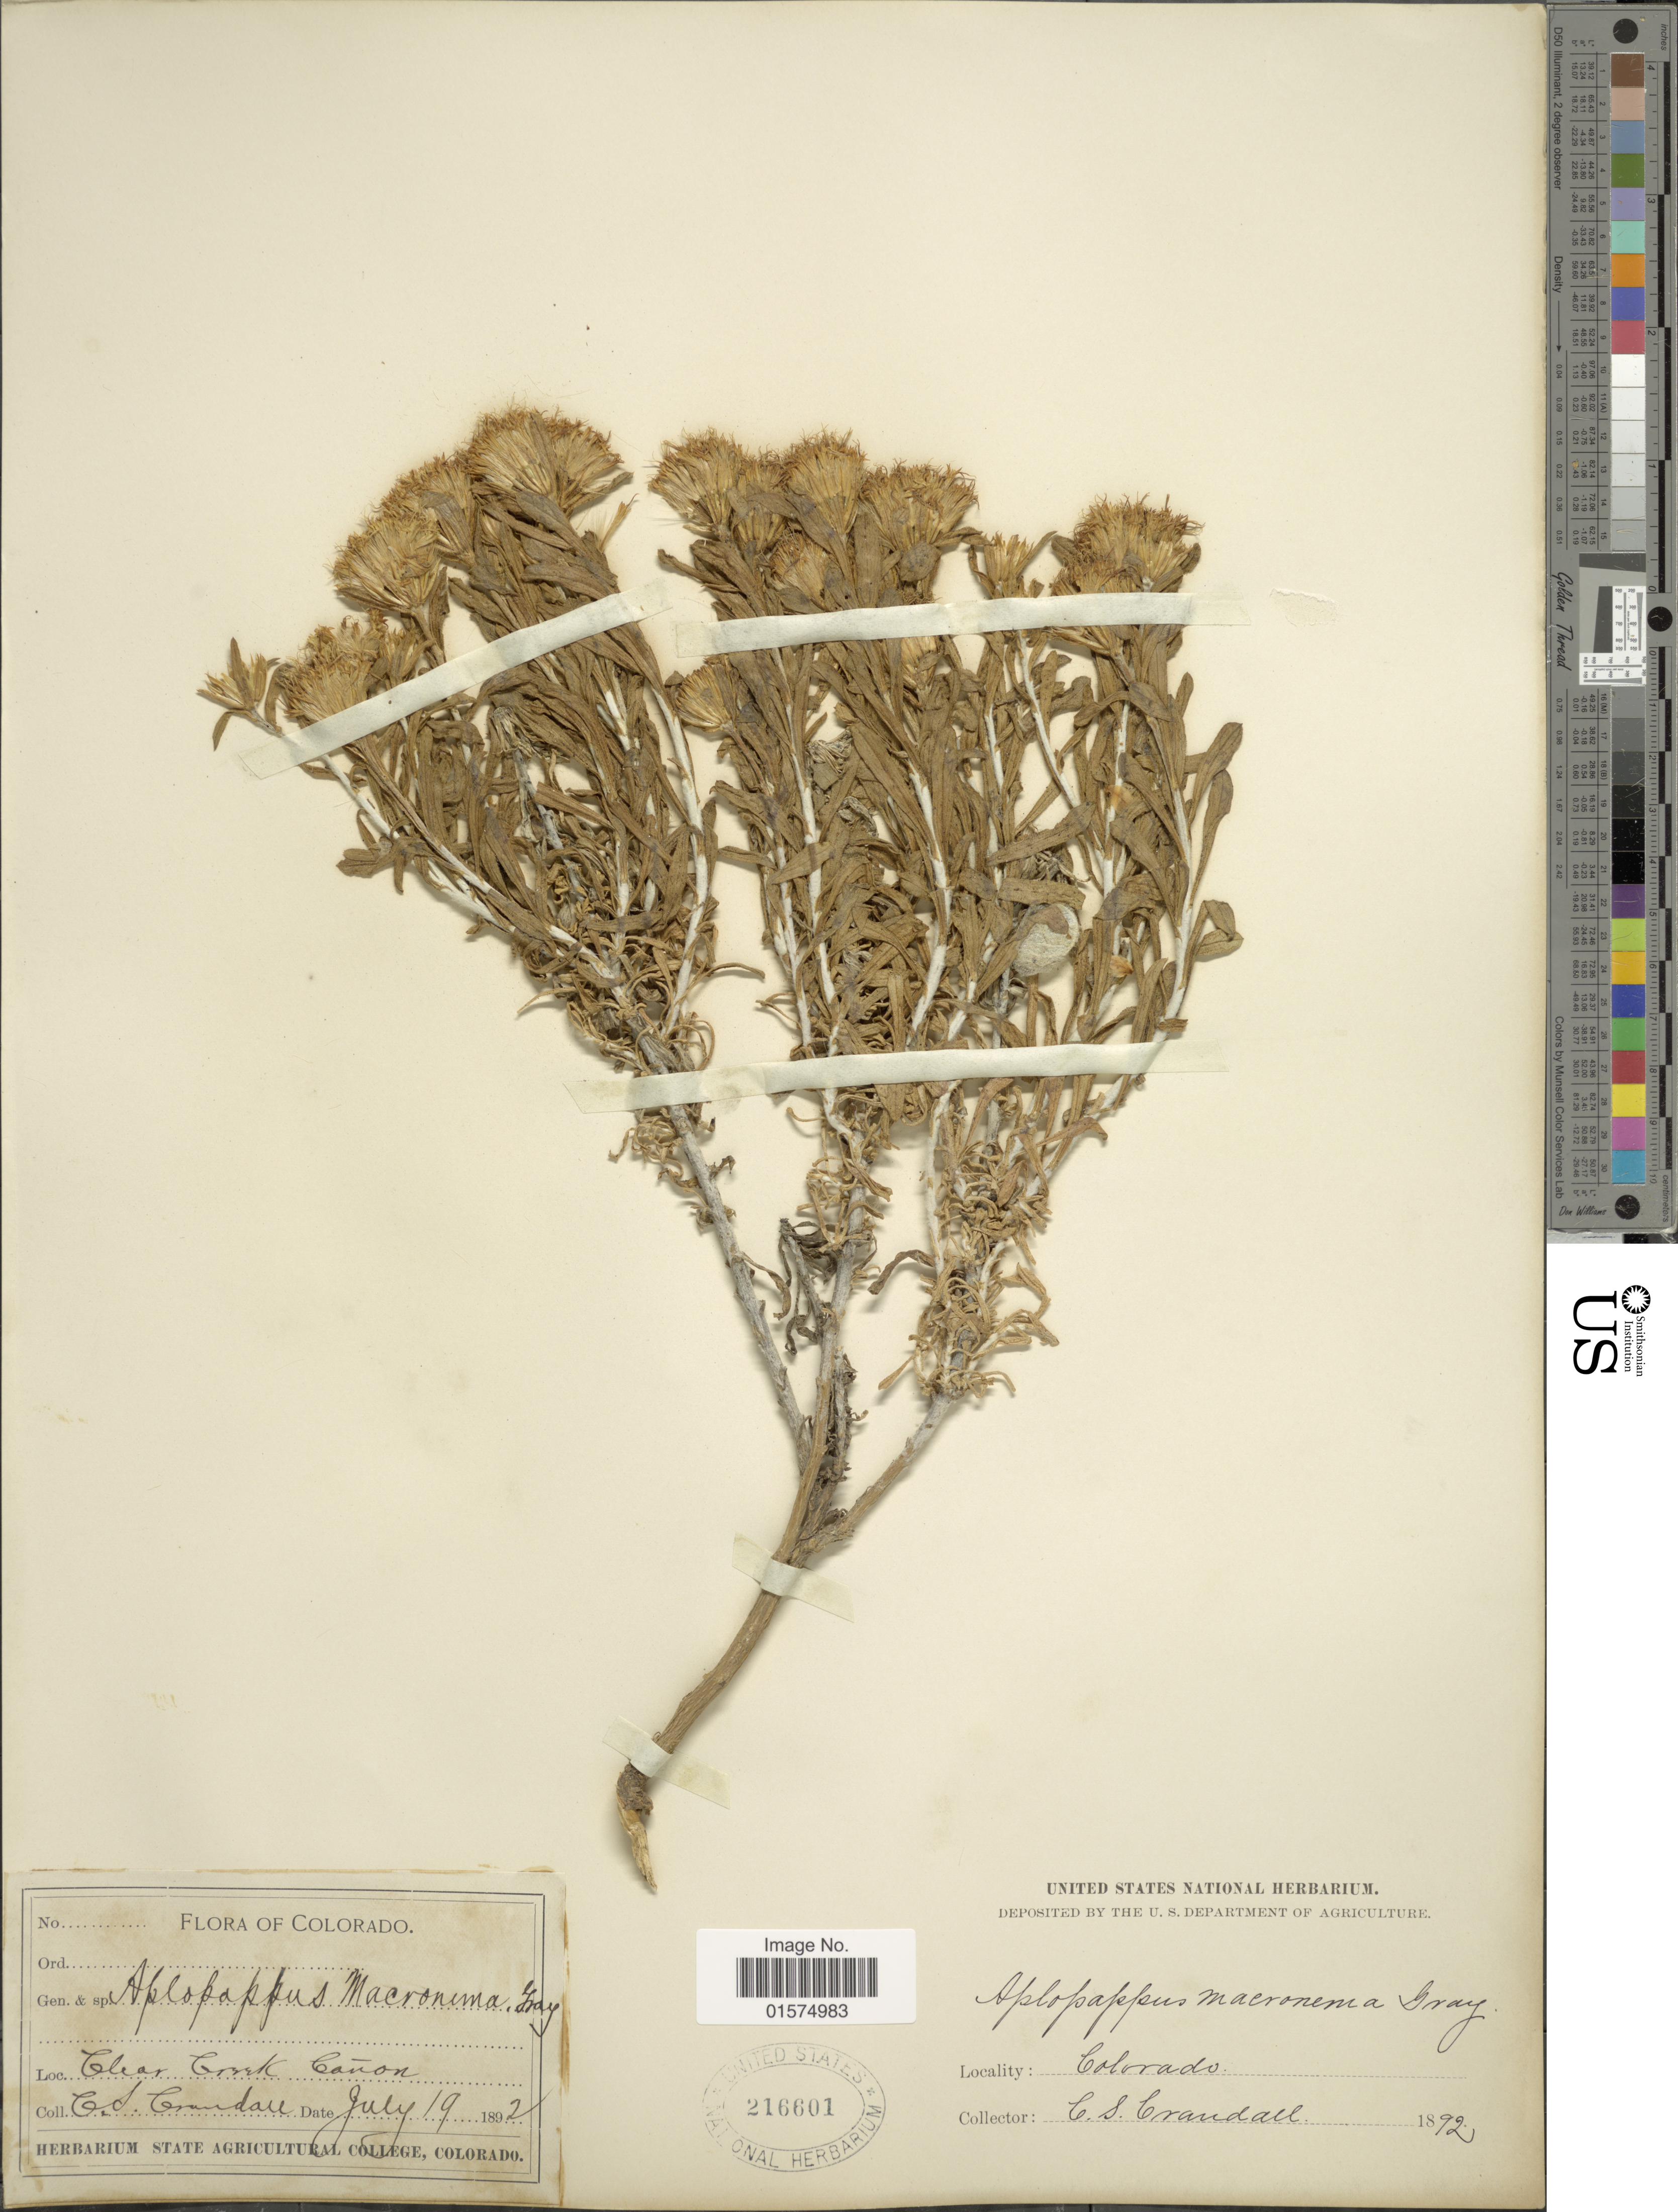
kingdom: Plantae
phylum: Tracheophyta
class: Magnoliopsida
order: Asterales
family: Asteraceae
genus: Ericameria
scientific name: Ericameria discoidea var. discoidea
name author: (Nutt.) G.L. Nesom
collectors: C. Crandall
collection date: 1892-07-19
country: United States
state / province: Colorado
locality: Clear Creek Cañon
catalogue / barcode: US 216601